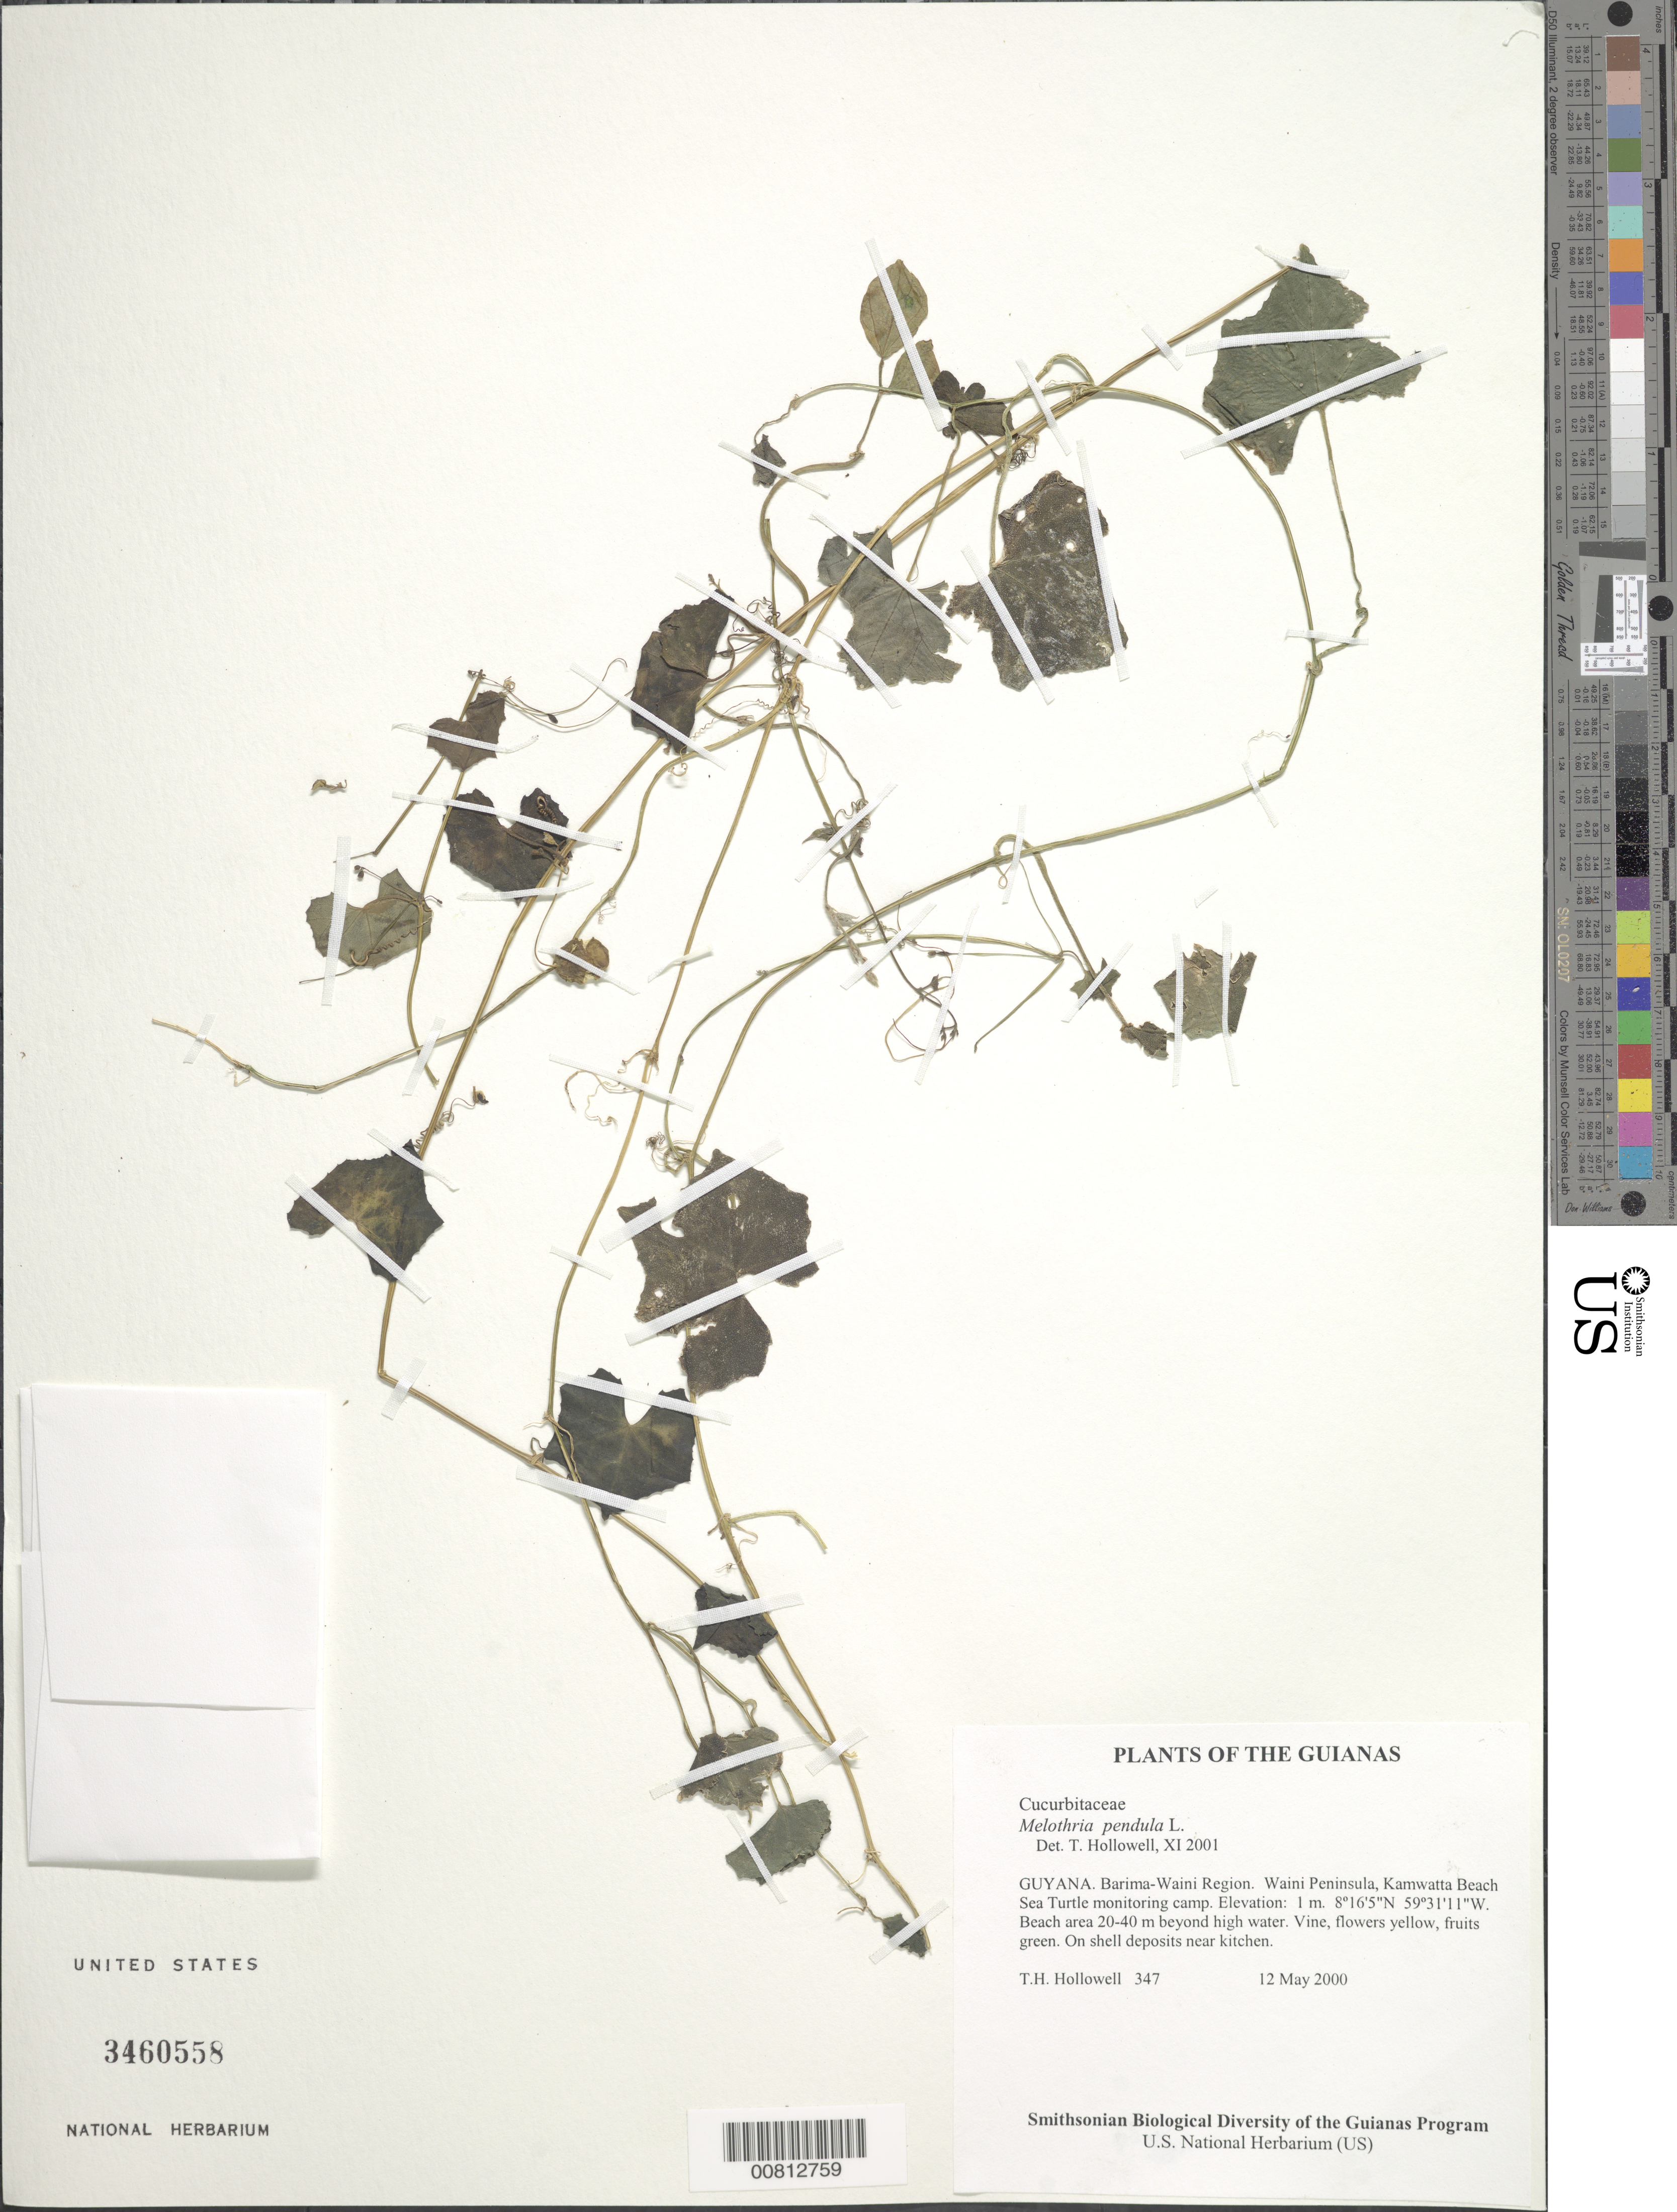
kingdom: Plantae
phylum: Tracheophyta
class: Magnoliopsida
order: Cucurbitales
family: Cucurbitaceae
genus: Melothria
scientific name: Melothria pendula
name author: L.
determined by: Hollowell, T. H., (BOT), Smithsonian Institution - National Museum of Natural History (UNITED STATES)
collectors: T. Hollowell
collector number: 347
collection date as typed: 12 May 2000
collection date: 2000-05-12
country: Guyana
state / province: Barima-Waini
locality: Waini Peninsula, Kamwatta Beach Sea Turtle monitoring camp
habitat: Beach area 20-40 m beyond high water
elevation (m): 1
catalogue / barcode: US 3460558